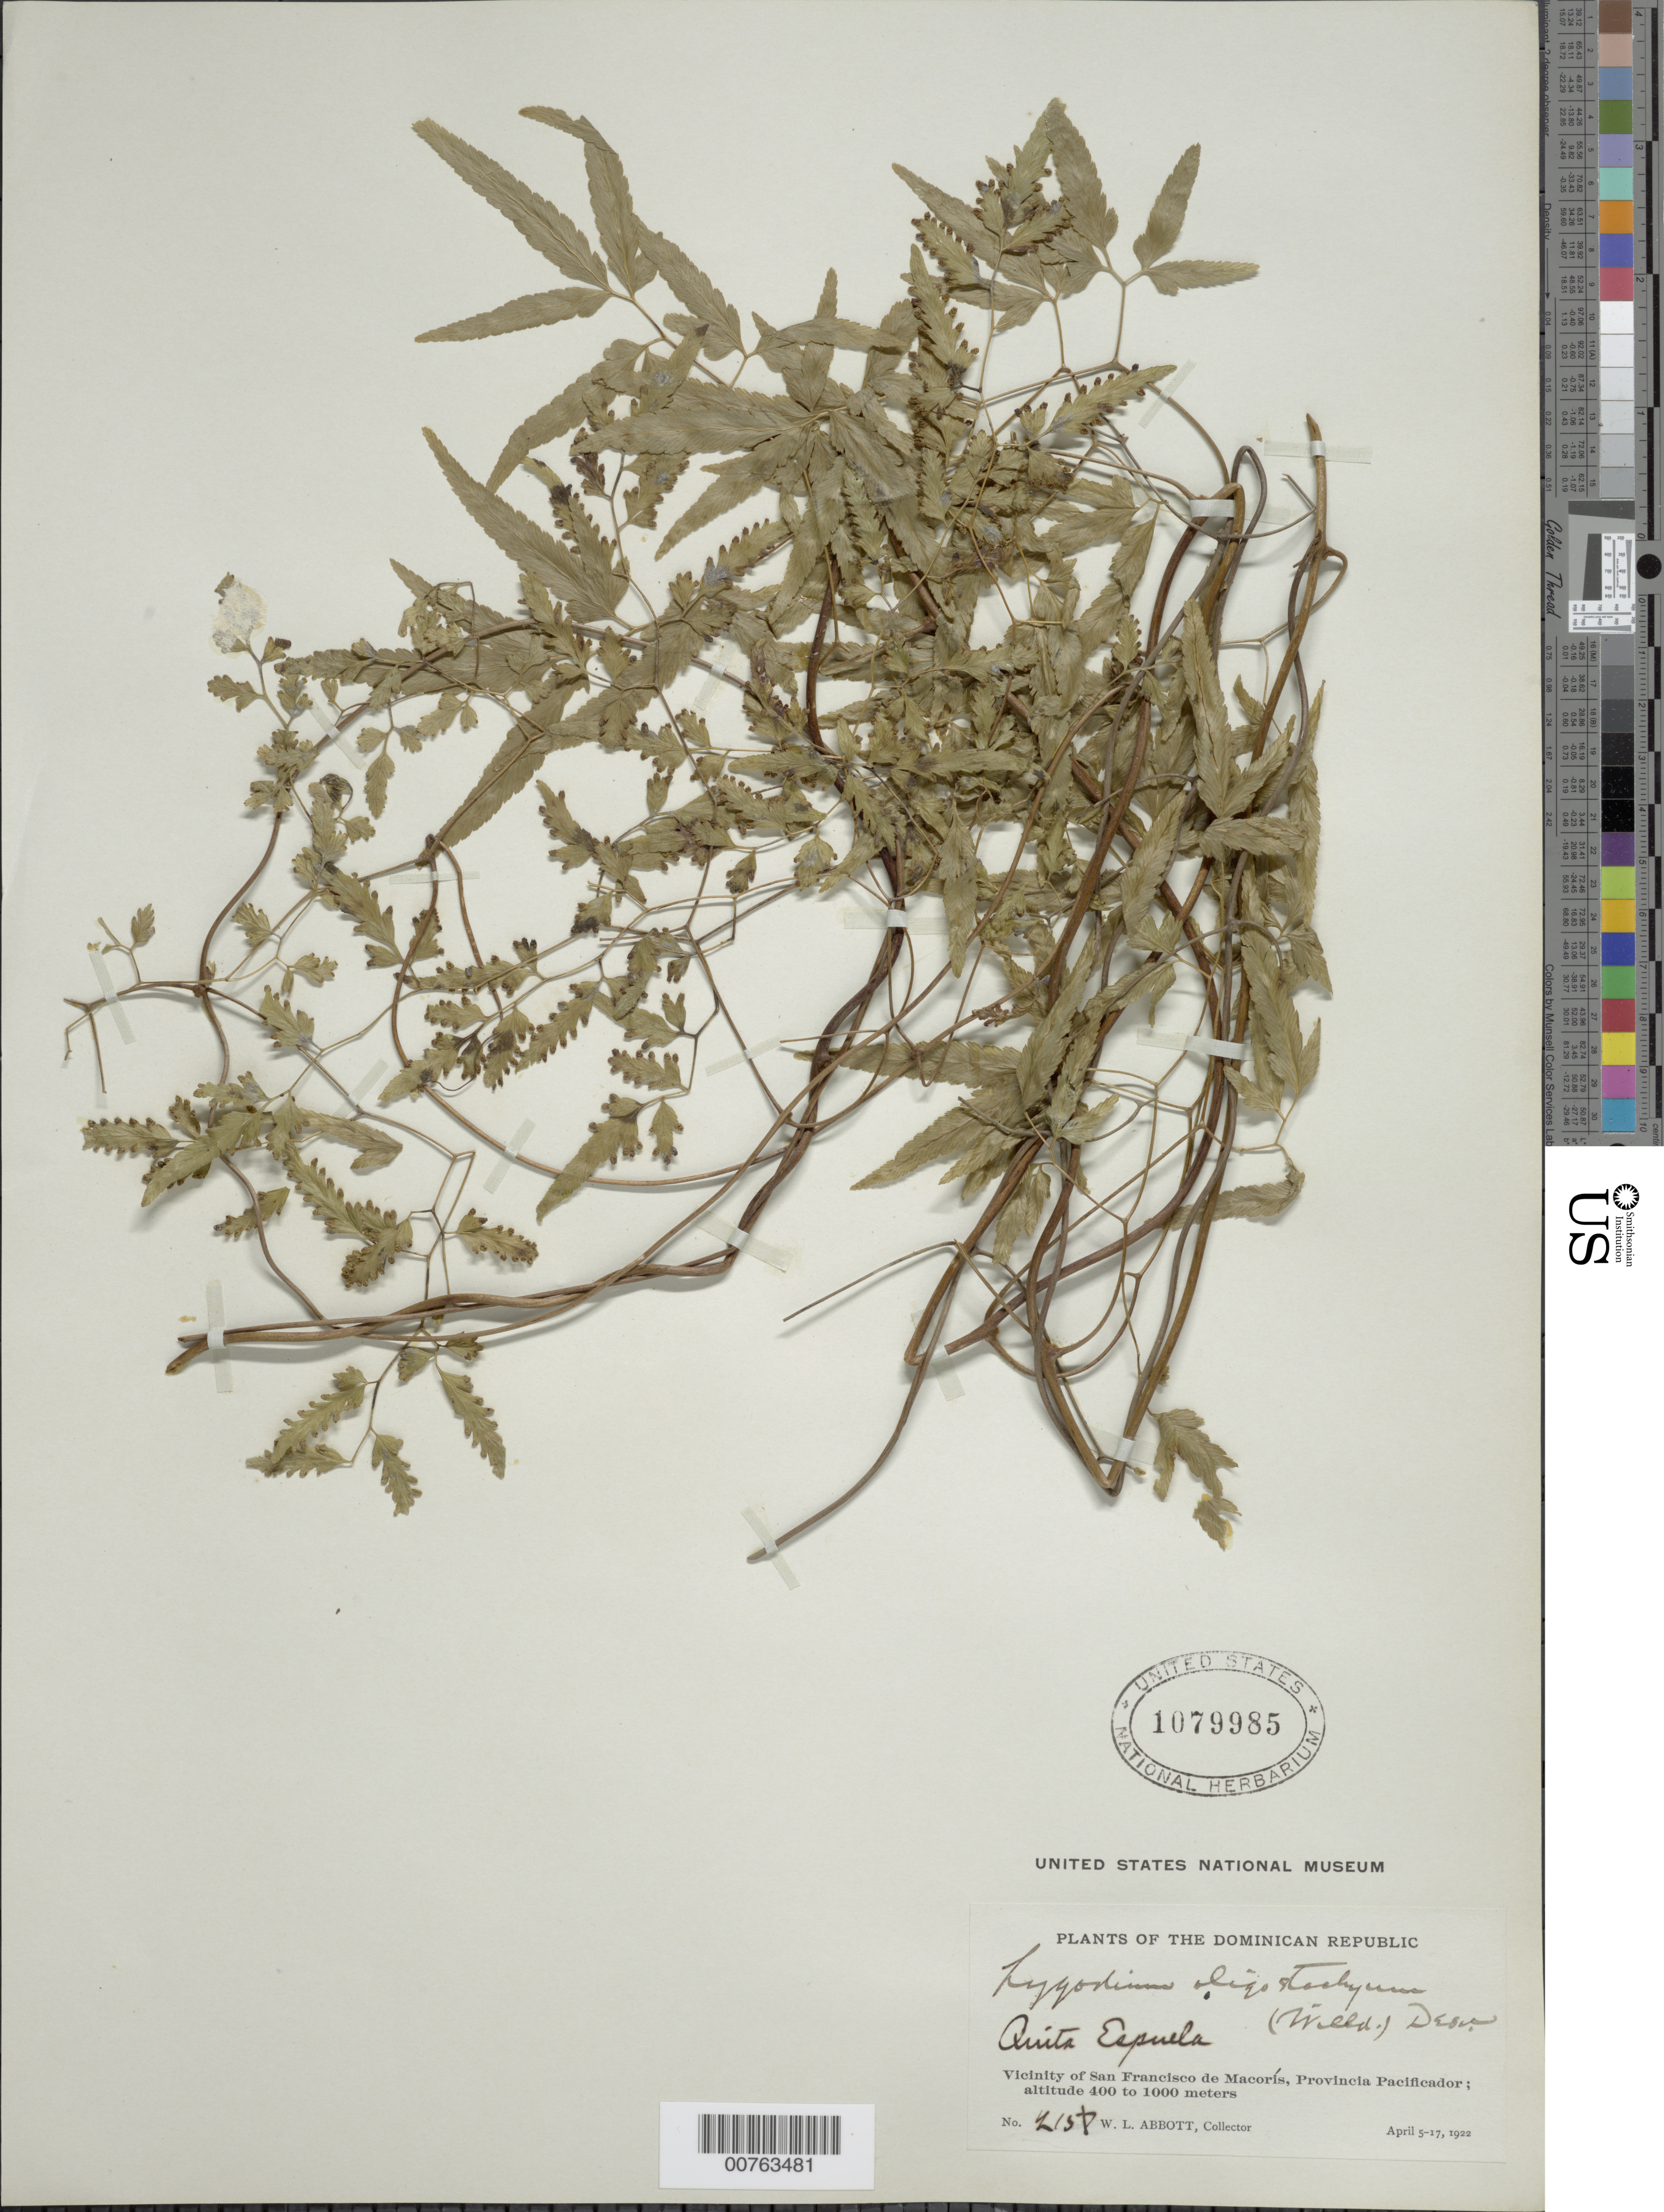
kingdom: Plantae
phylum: Tracheophyta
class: Polypodiopsida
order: Schizaeales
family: Lygodiaceae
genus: Lygodium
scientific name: Lygodium oligostachyum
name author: (Willd.) Desv.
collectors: W. L. Abbott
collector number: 2158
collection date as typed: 05 Apr 1922 to 17 Apr 1922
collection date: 1922-04-05/1922-04-17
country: Dominican Republic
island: Hispaniola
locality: Vicinity of San Franciso de Macorís, Provincia Pacificador. Quita Espuela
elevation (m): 400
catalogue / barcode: US 1079985